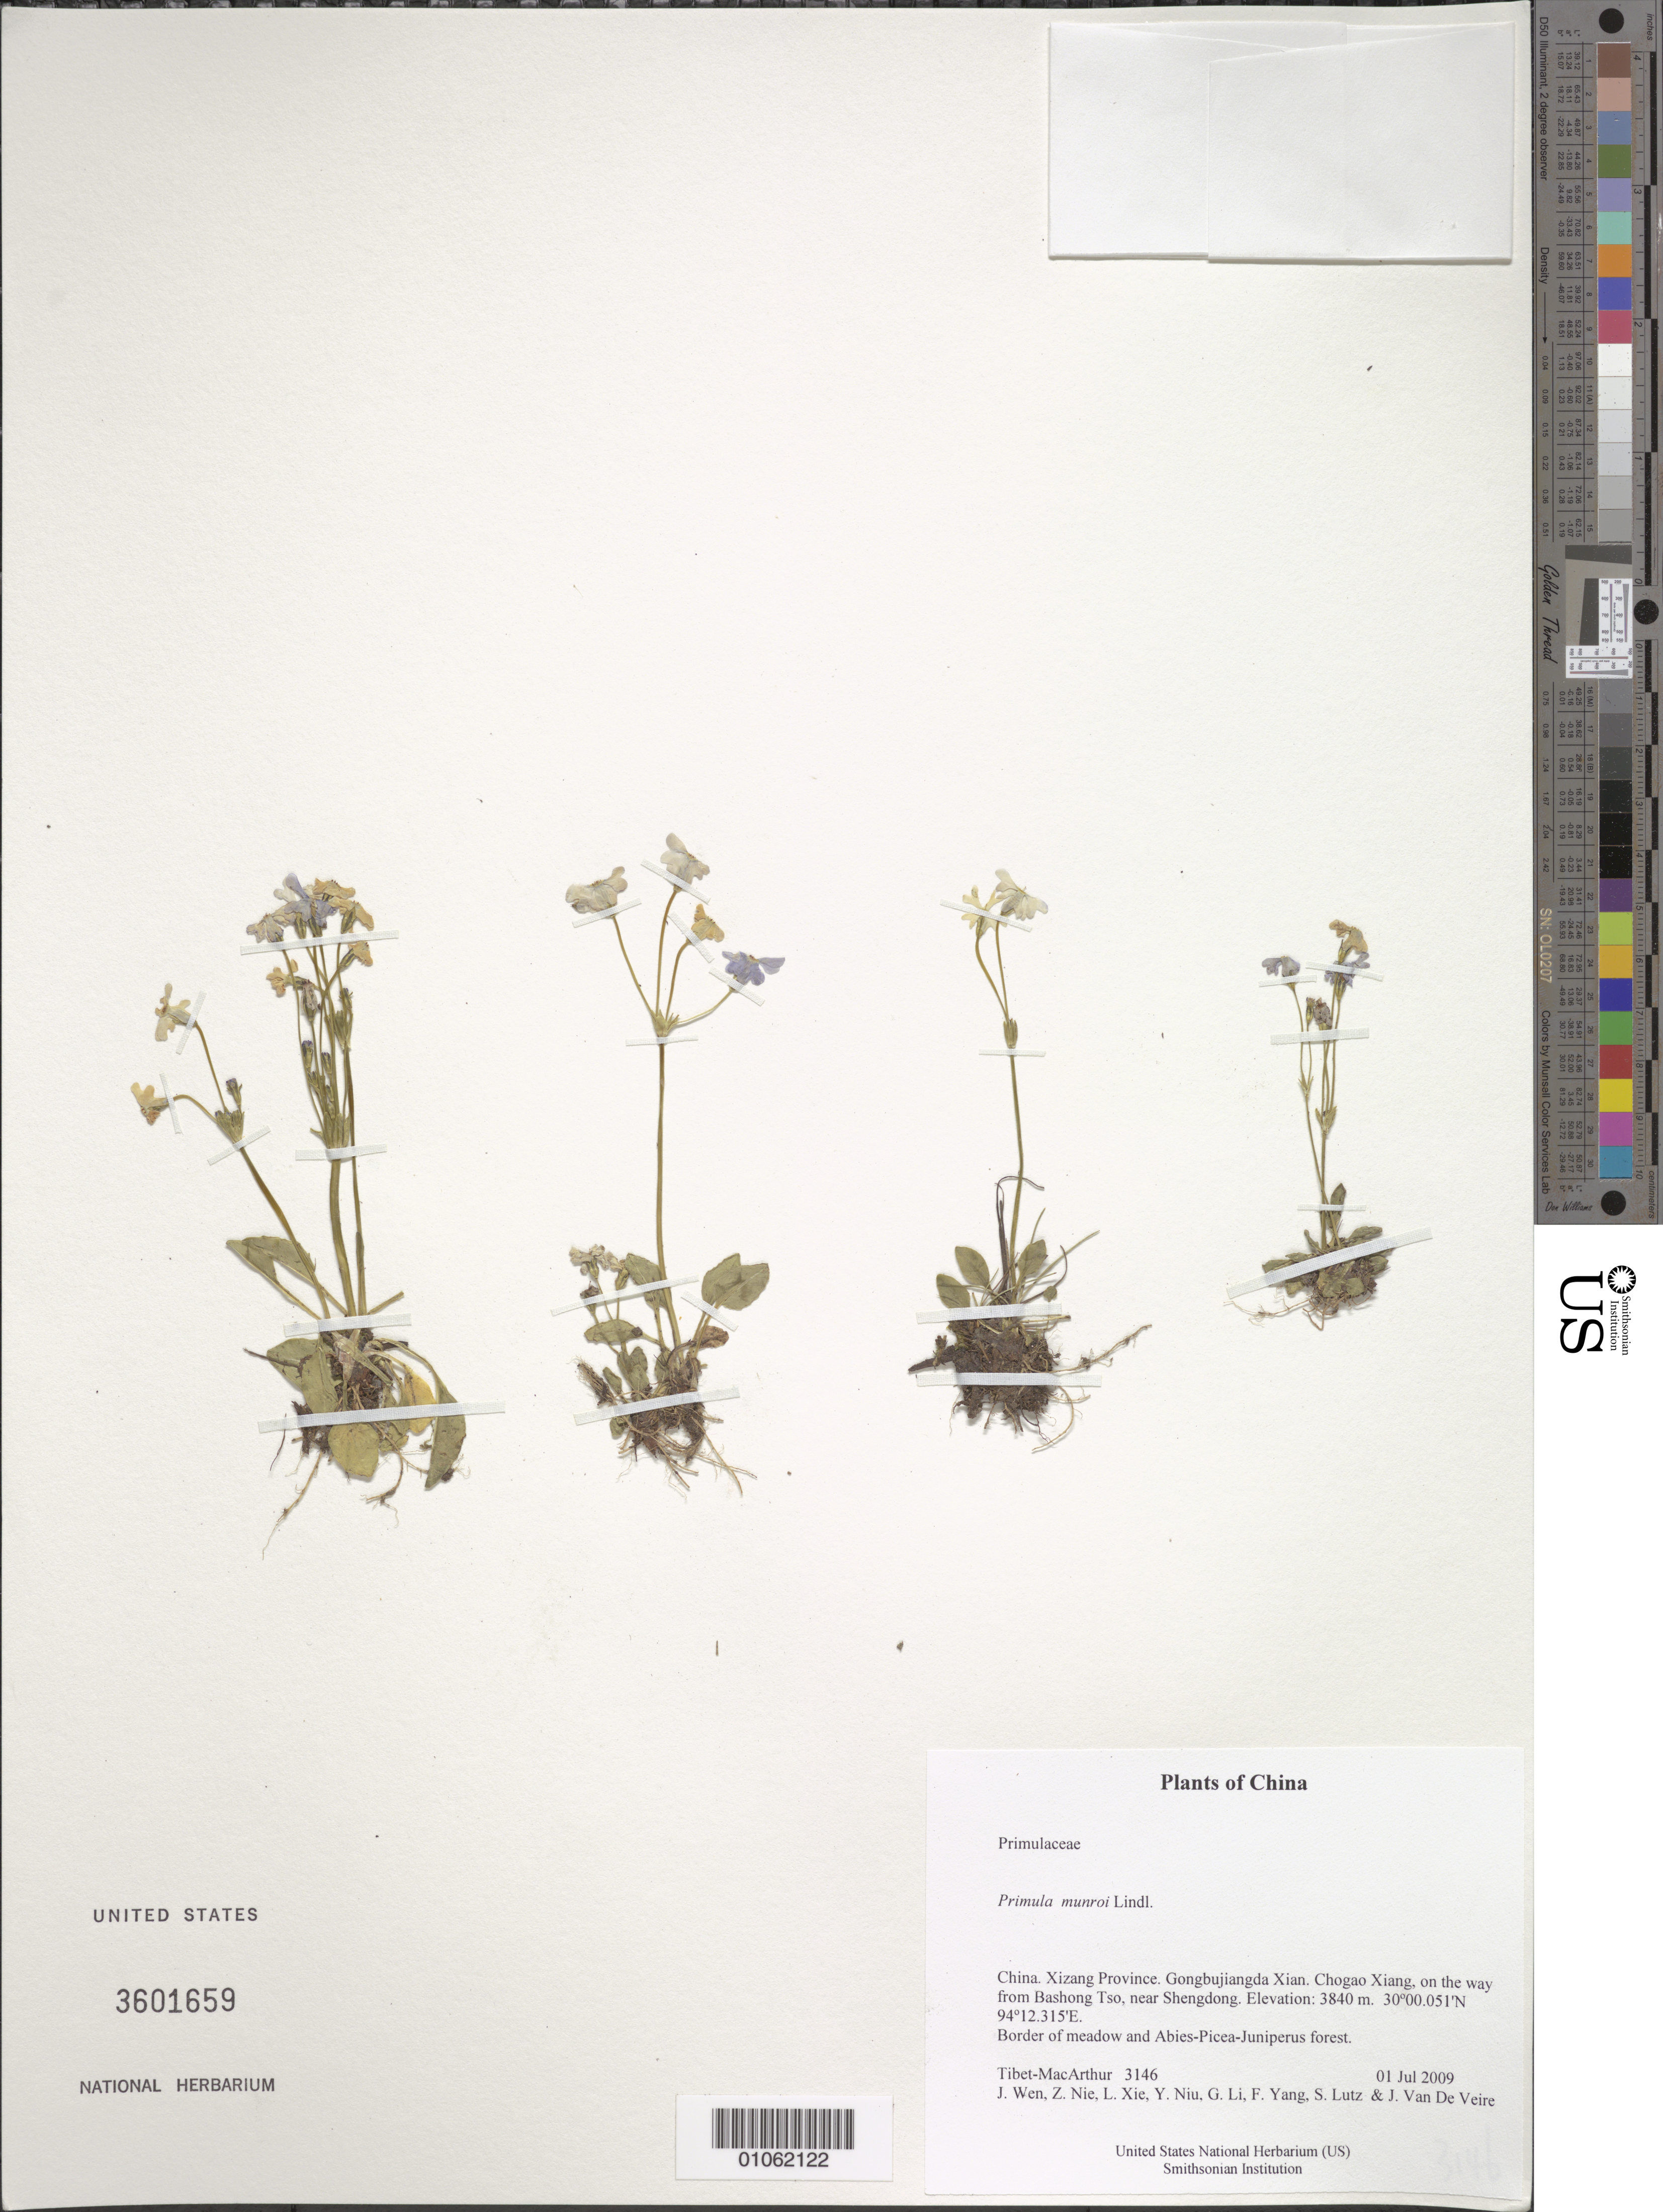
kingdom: Plantae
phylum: Tracheophyta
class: Magnoliopsida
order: Ericales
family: Primulaceae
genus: Primula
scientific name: Primula munroi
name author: Lindl.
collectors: Tibet-MacArthur, J. Wen, Z. Nie, L. Xie, Y. Niu, G. Li, F. Yang, S. Lutz & J. Van De Veire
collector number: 3146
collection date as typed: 01 Jul 2009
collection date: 2009-07-01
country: China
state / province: Xizang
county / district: Gongbujiangda Xian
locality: Chogao Xiang, on the way from Bashong Tso, near Shengdong.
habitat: Border of meadow and Abies-Picea-Juniperus forest.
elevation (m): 3840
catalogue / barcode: US 3601659